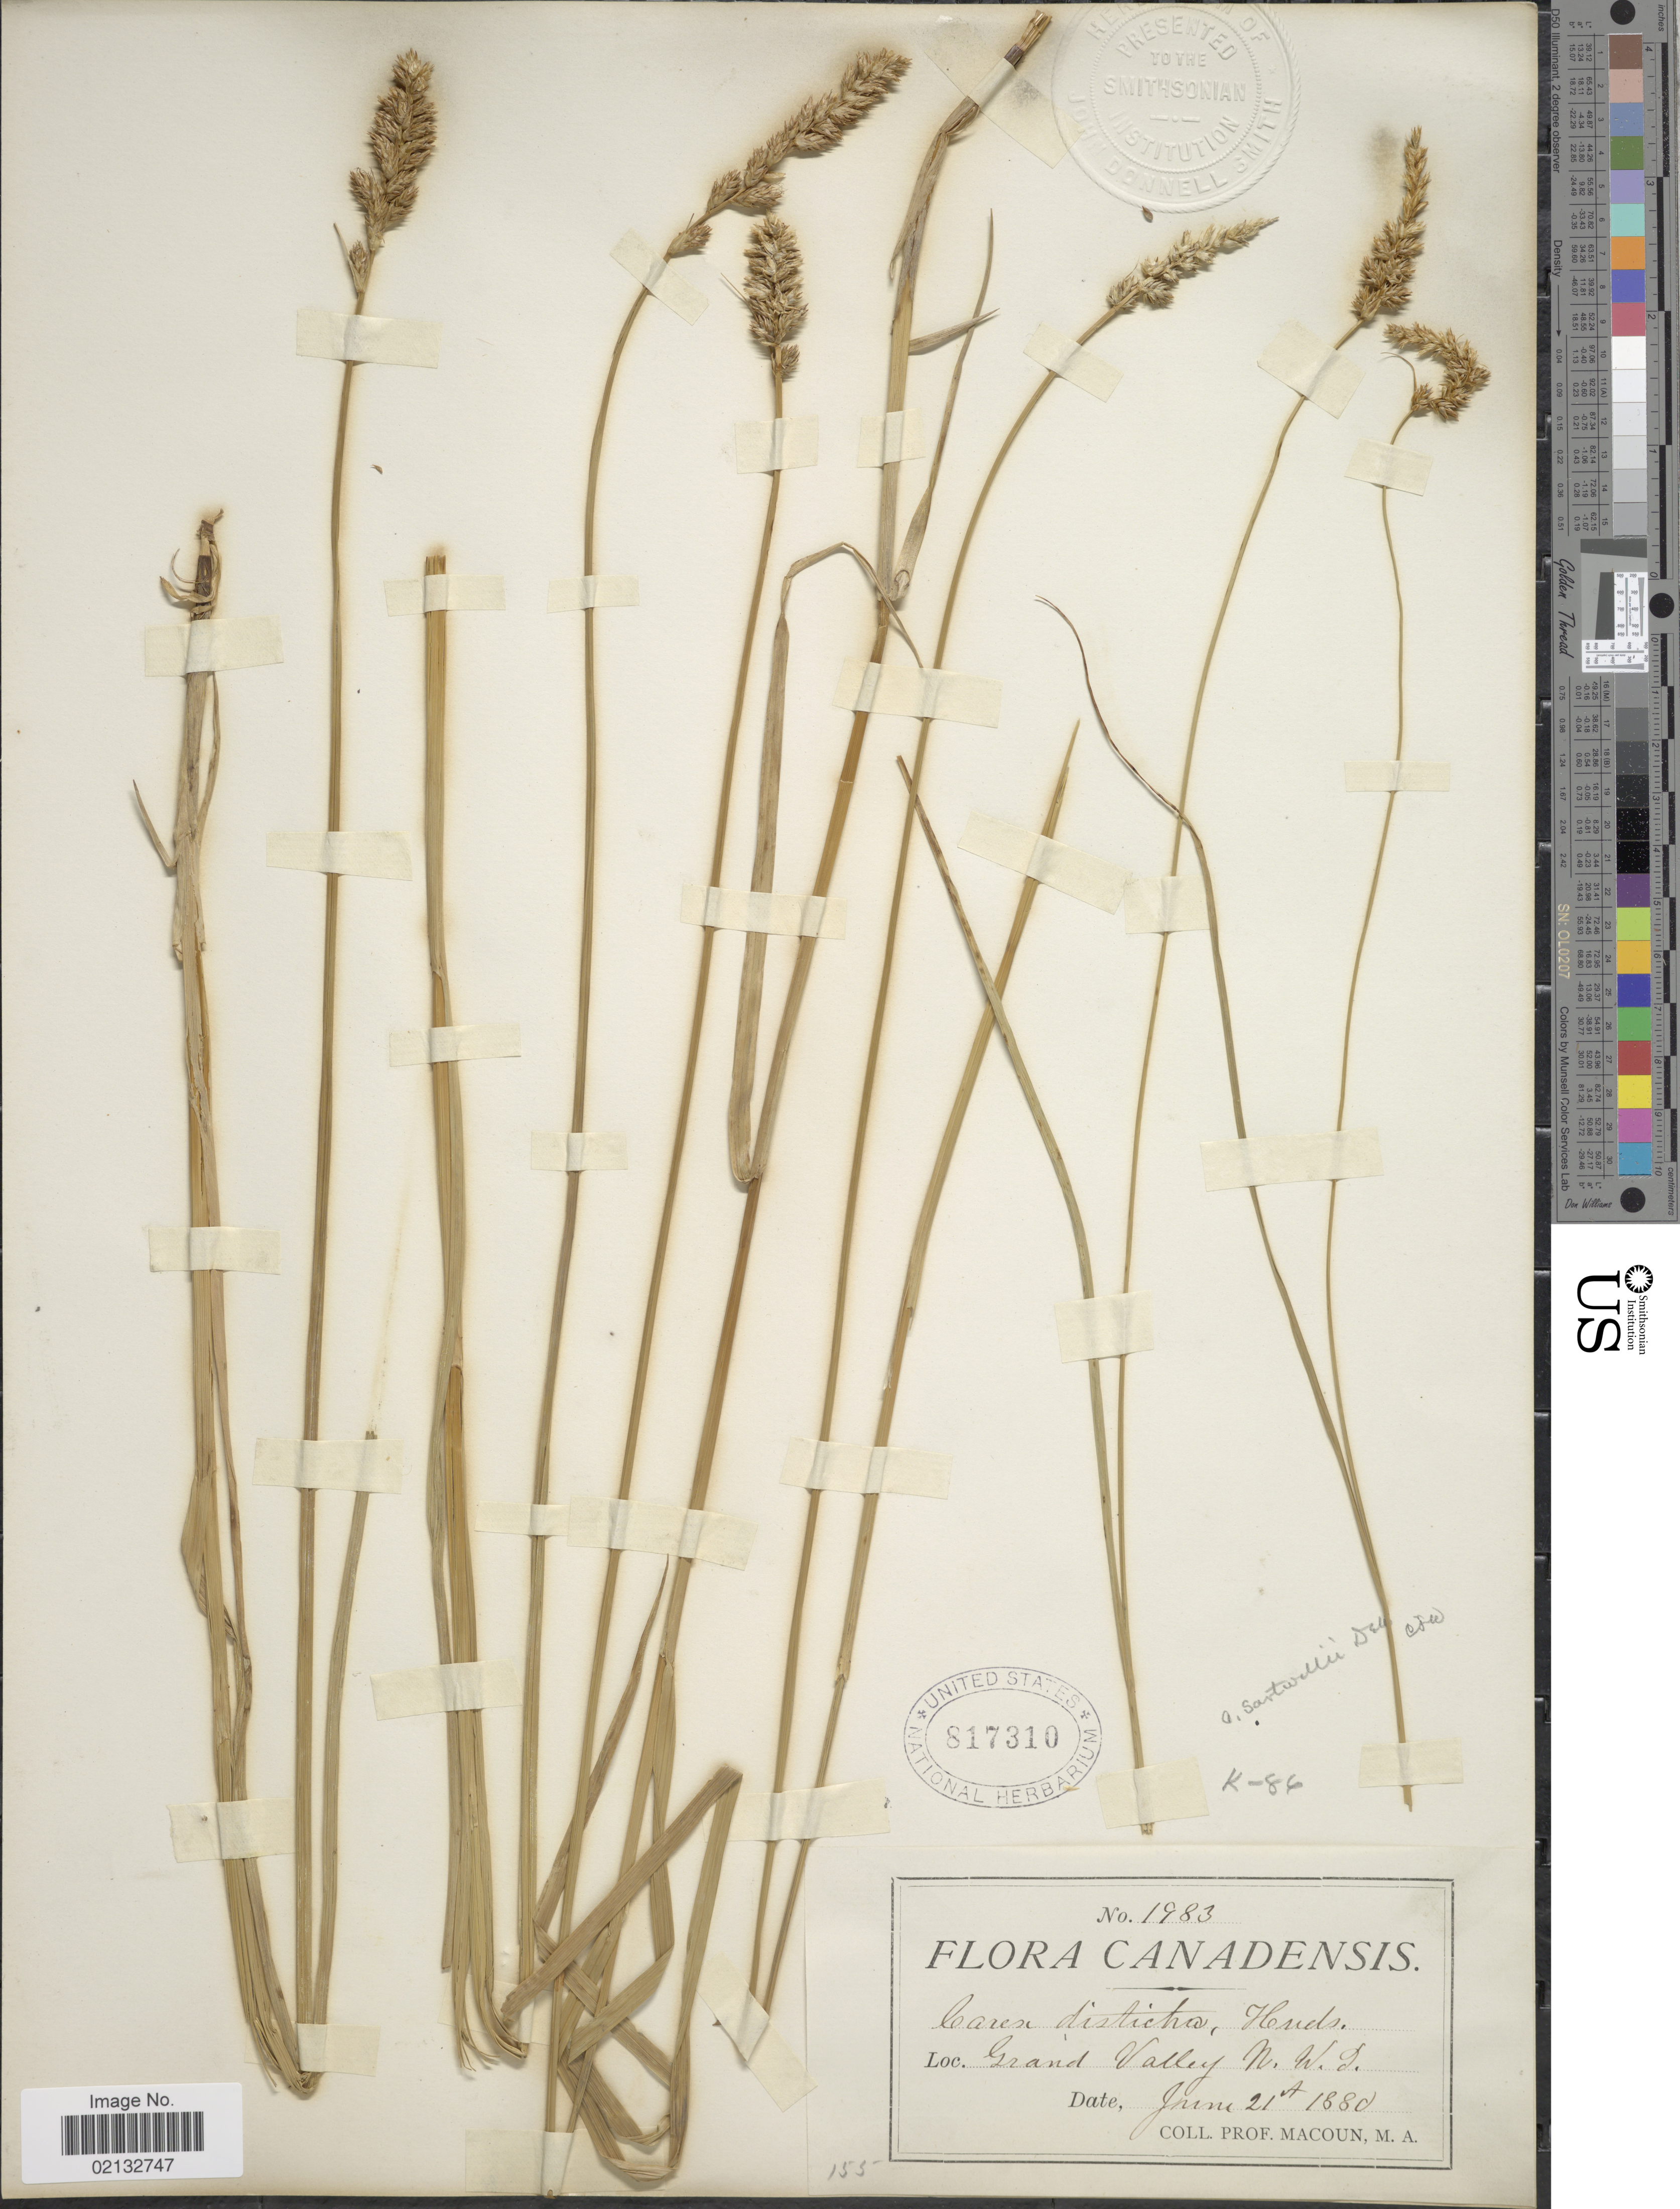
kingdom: Plantae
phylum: Tracheophyta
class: Liliopsida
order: Poales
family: Cyperaceae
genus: Carex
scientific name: Carex sartwellii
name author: Dewey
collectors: -- Macoun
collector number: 1983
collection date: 1880-06-21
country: Canada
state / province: Northwest Territories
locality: Grand Valley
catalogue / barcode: US 817310